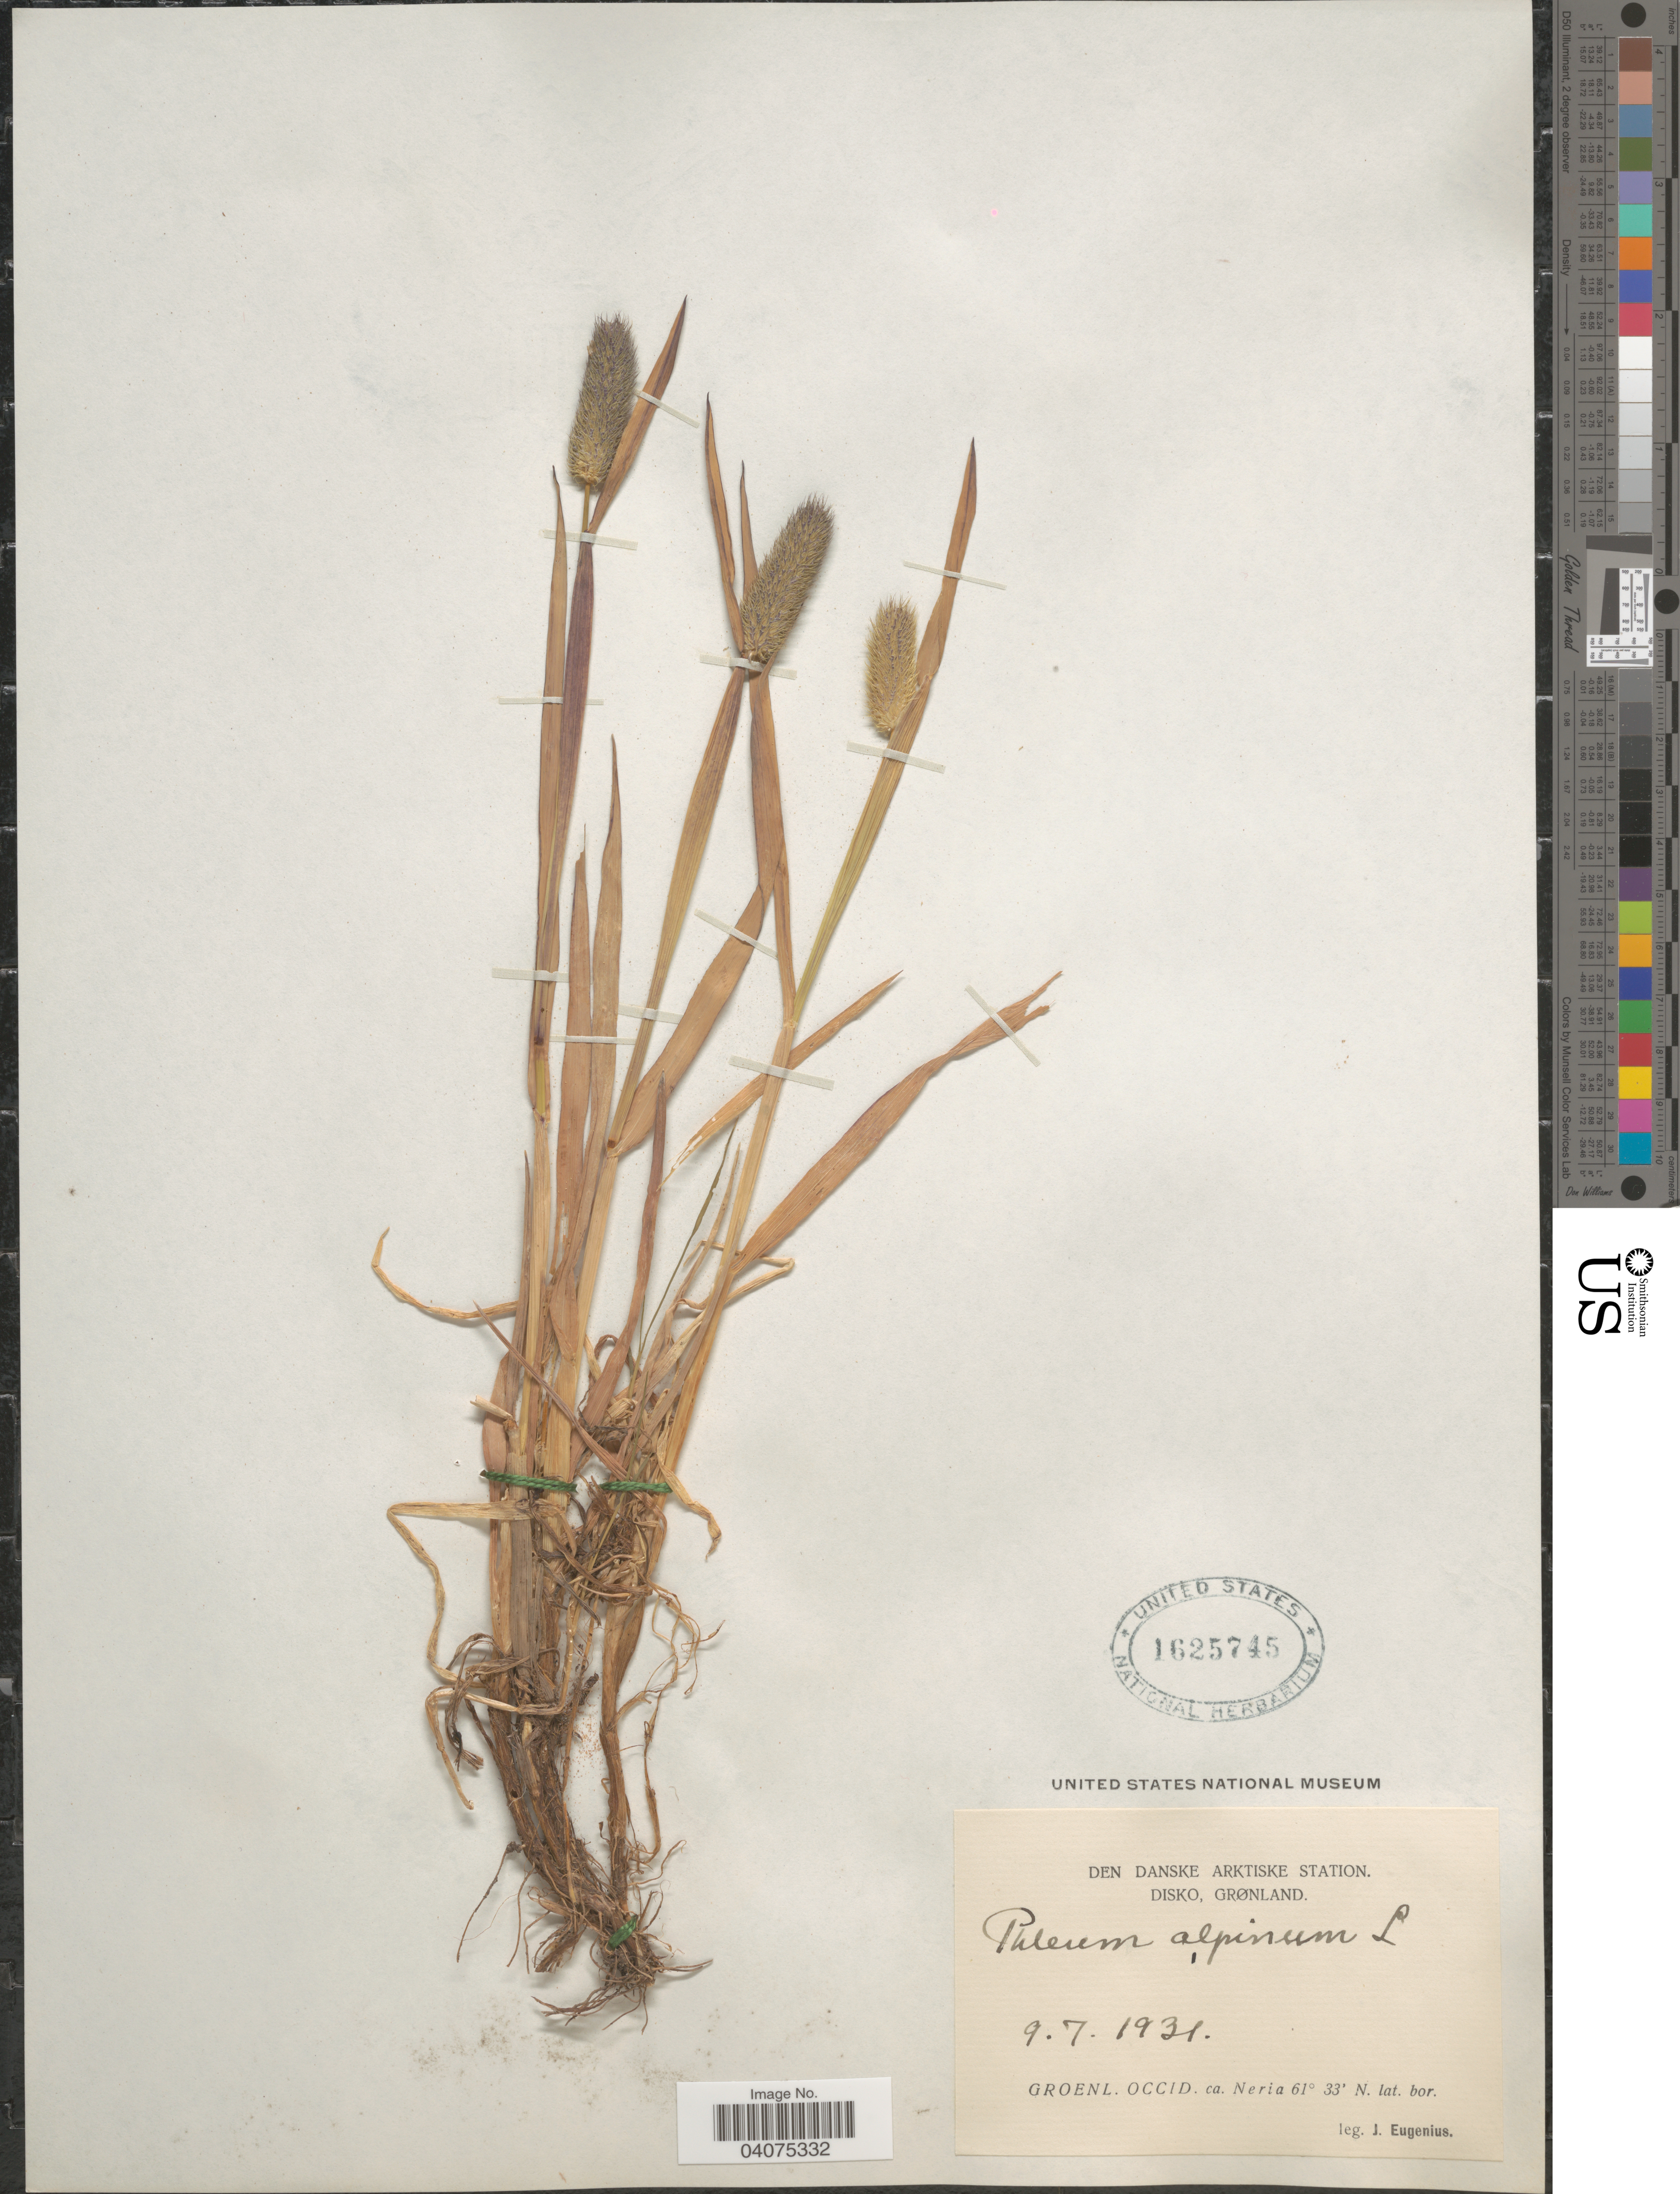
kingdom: Plantae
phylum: Tracheophyta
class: Liliopsida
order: Poales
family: Poaceae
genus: Phleum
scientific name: Phleum alpinum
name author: L.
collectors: J. Eugenius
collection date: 1931-07-09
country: Greenland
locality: Den Danske Arktiske Station. Disko, Grønland. Groenl. Occid. ca. Neria.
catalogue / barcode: US 1625745